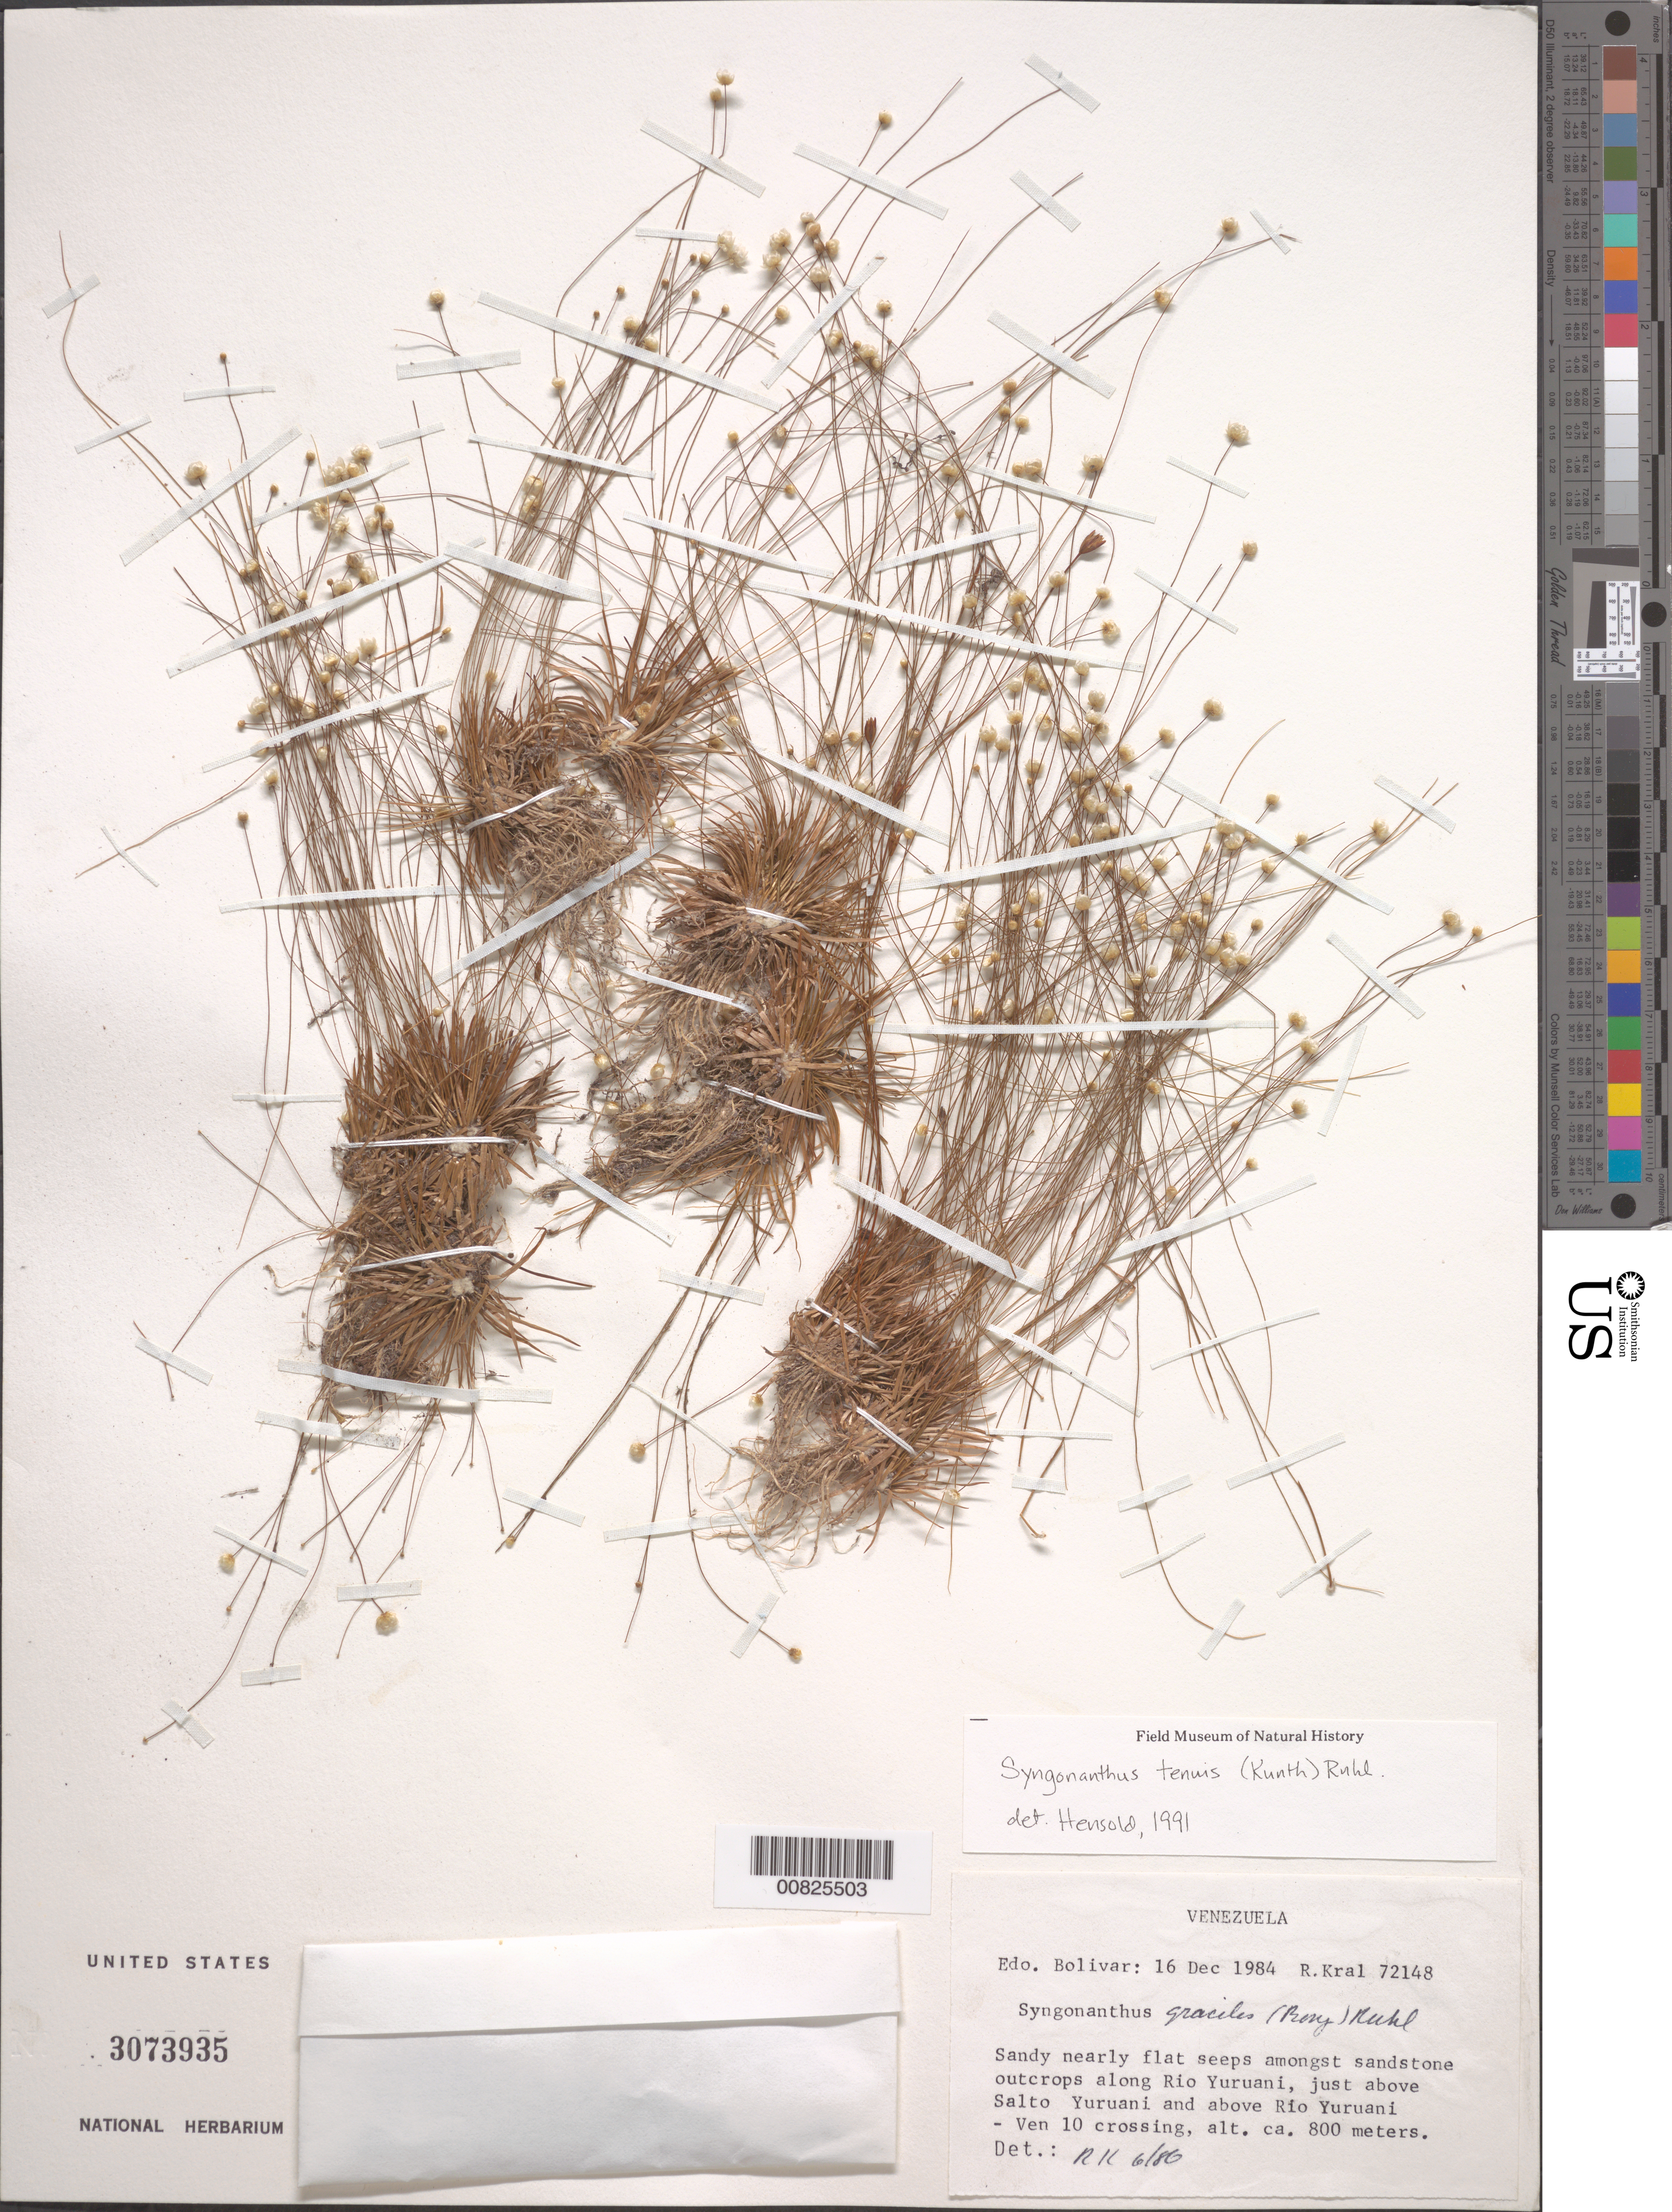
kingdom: Plantae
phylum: Tracheophyta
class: Liliopsida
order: Poales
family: Eriocaulaceae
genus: Syngonanthus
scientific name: Syngonanthus tenuis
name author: (Kunth) Ruhland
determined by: Hensold, N.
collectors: R. Kral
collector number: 72148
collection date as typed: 16-Dec-84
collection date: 1984-12-16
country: Venezuela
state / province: Bolívar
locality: Río Yuruani just above Salto Yuruani, Ven. 10 crossing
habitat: Sandy nearly flat seeps amongst sandstone outcrops along river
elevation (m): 800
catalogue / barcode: US 3073935